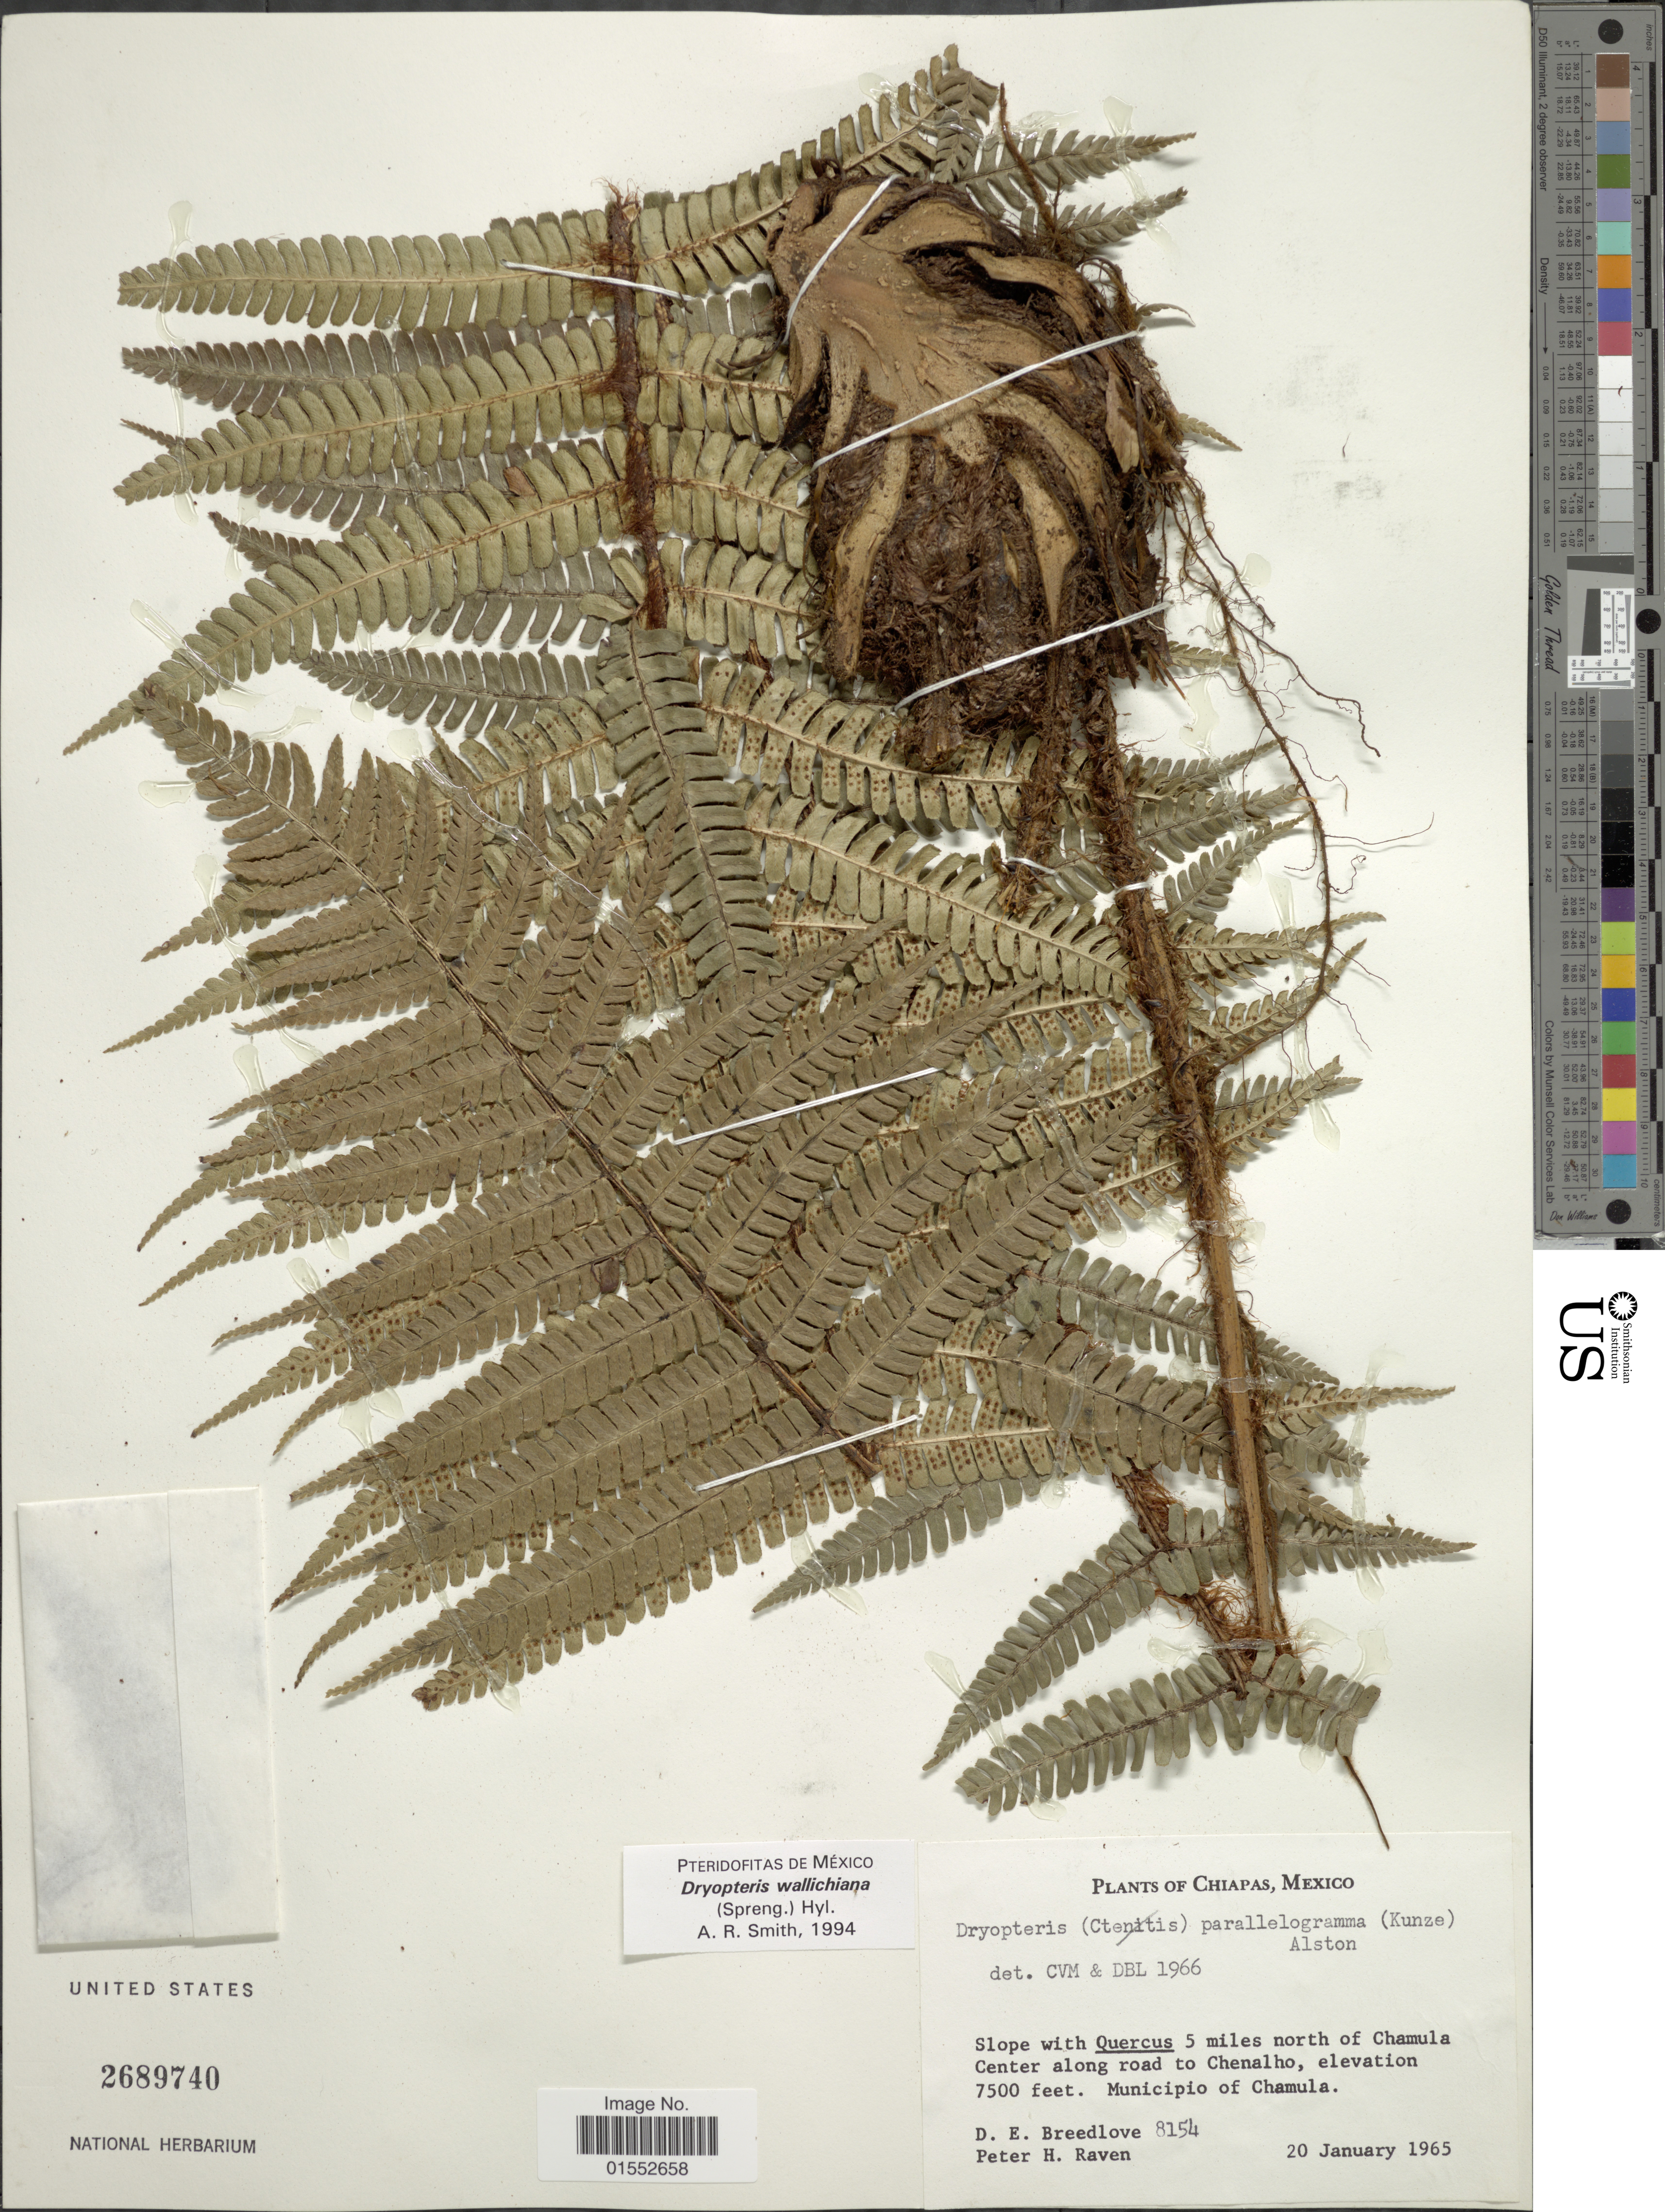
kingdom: Plantae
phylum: Tracheophyta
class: Polypodiopsida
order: Polypodiales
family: Dryopteridaceae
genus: Dryopteris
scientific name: Dryopteris wallichiana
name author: (Spreng.) Hyl.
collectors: D. E. Breedlove & P. Raven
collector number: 8154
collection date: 1965-01-20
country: Mexico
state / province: Chiapas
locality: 5 miles north of Chamula Center along road to Chenalho, Municipio of Chamula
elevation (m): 2286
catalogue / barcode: US 2689740